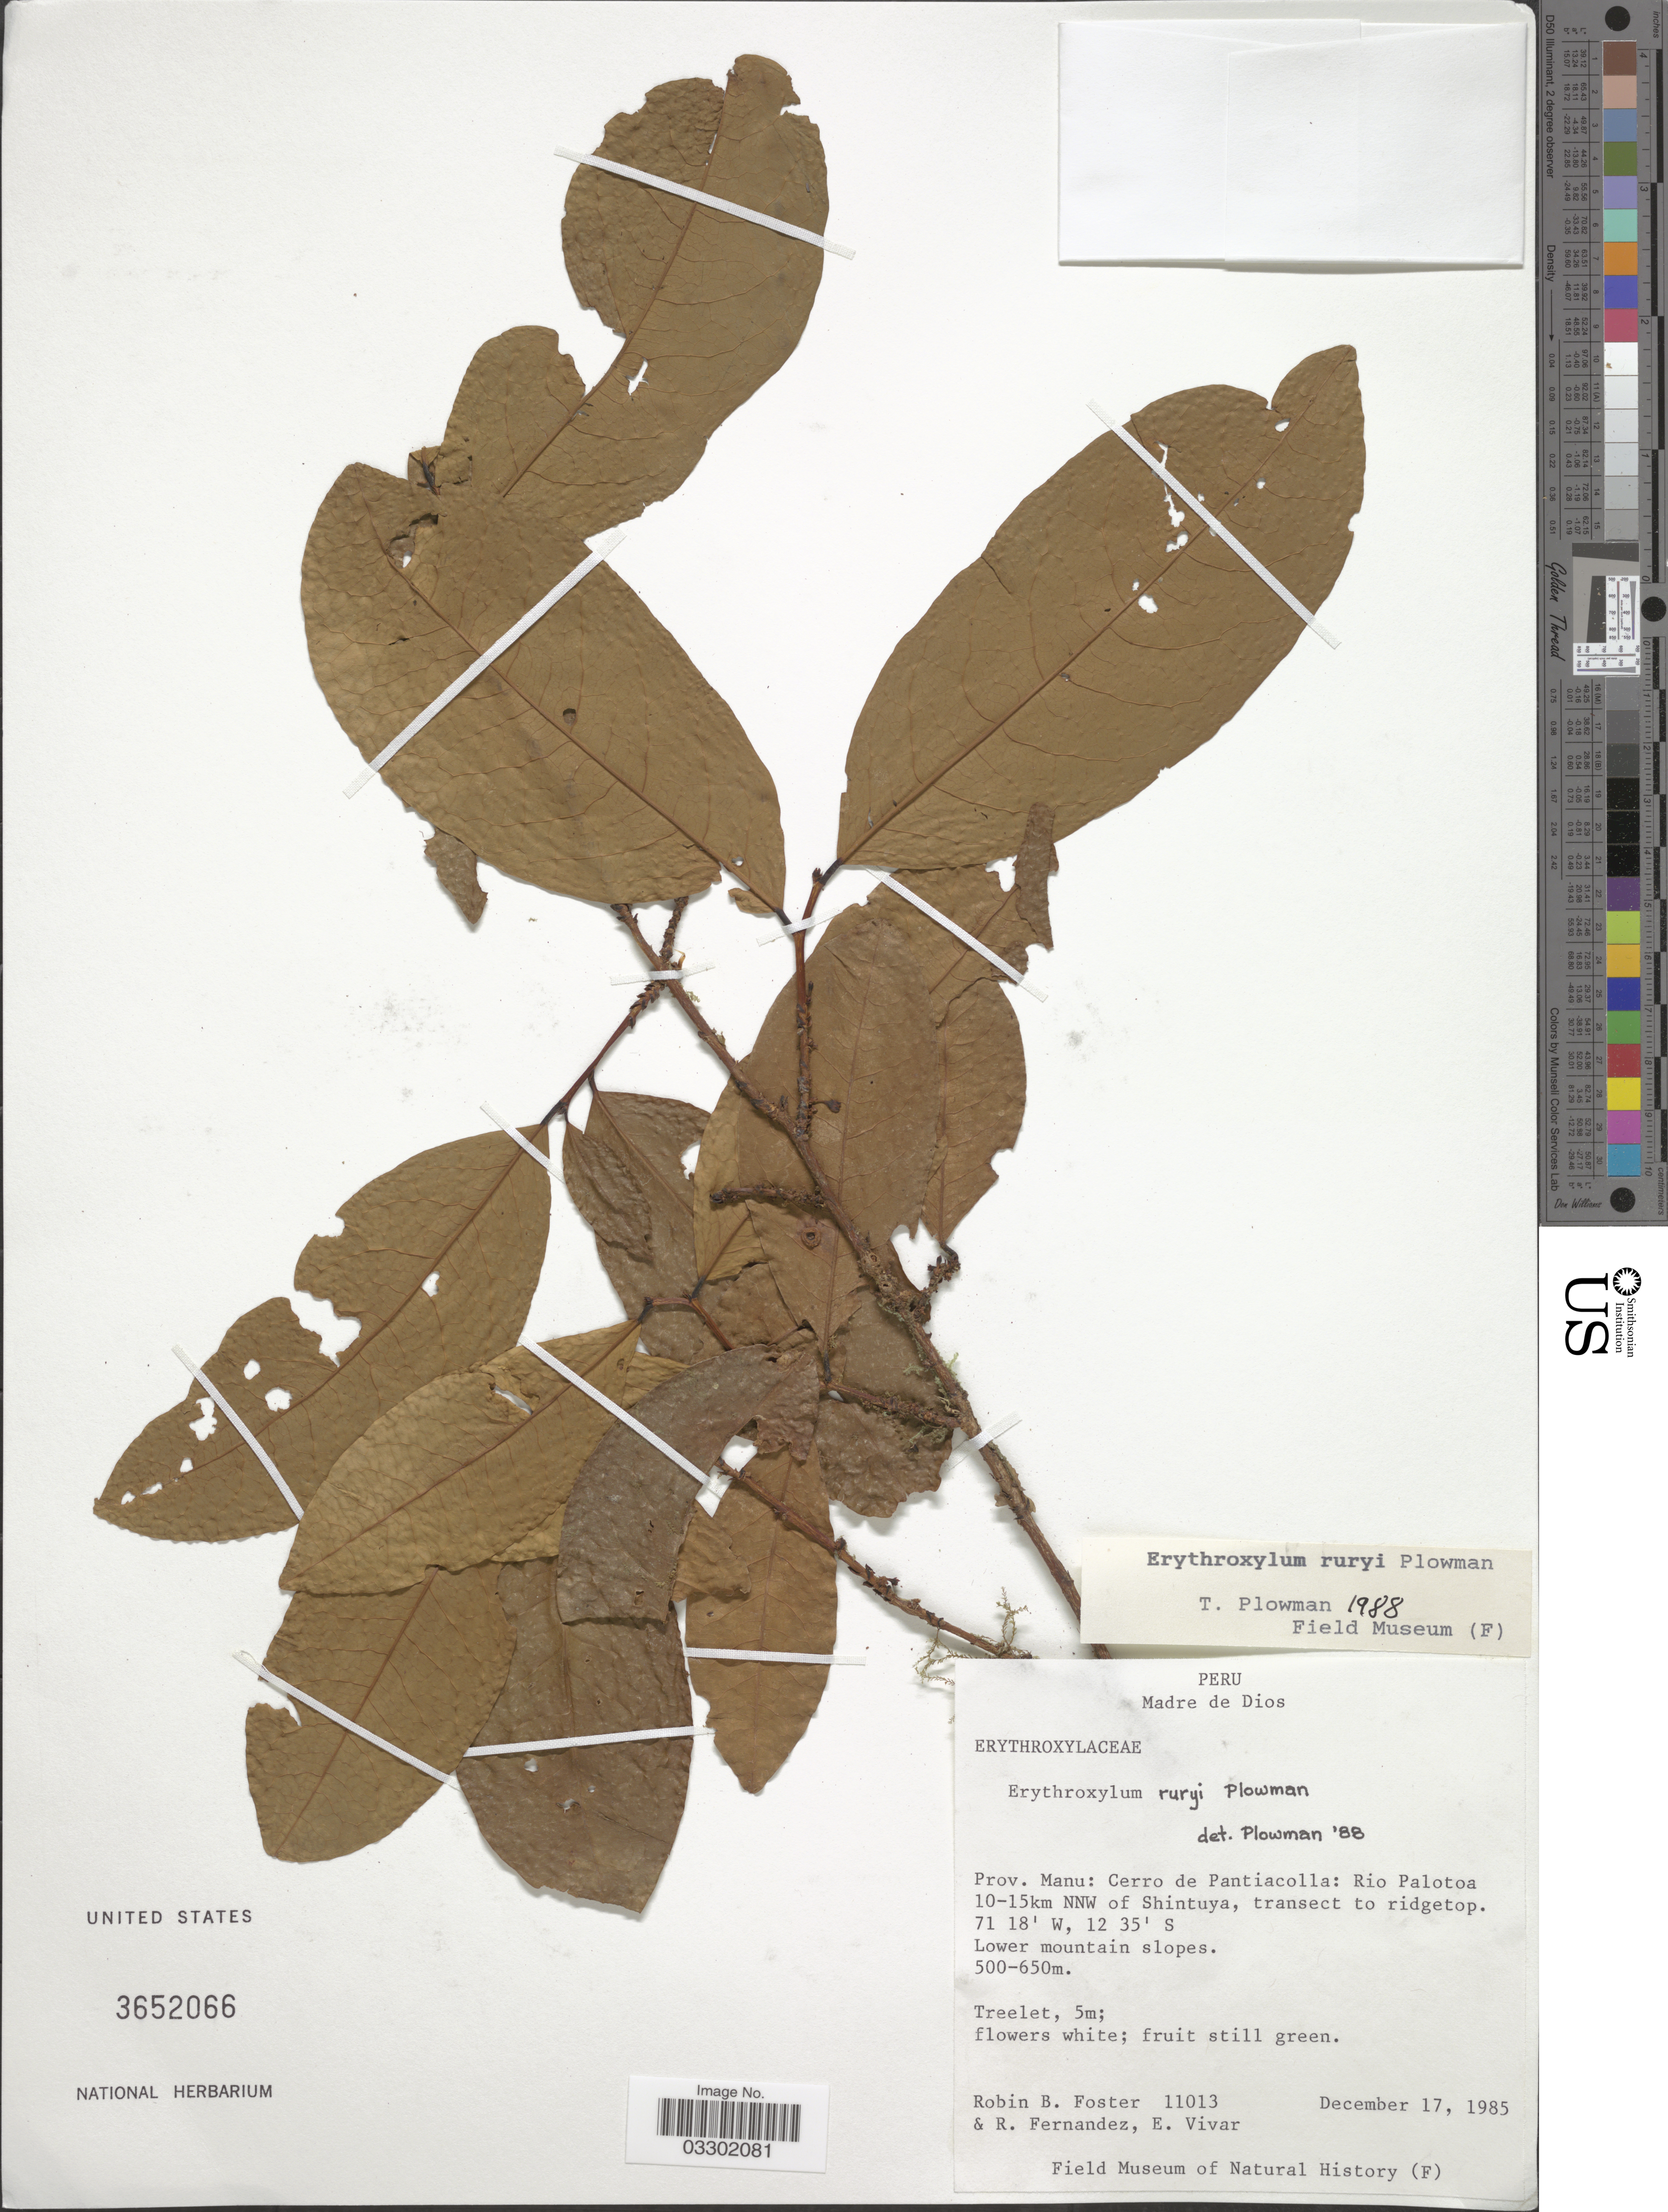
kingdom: Plantae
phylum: Tracheophyta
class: Magnoliopsida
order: Malpighiales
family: Erythroxylaceae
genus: Erythroxylum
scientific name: Erythroxylum ruryi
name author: Plowman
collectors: R. B. Foster, R. Fernandez & E. Vivar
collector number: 11013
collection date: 1985-12-17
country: Peru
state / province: Madre de Dios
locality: Prov. Manu: Cerro de Pantiacolla: Rio Palotoa 10-15 km NNw of Shintuya, transect ridgetop.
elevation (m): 500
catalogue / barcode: US 3652066